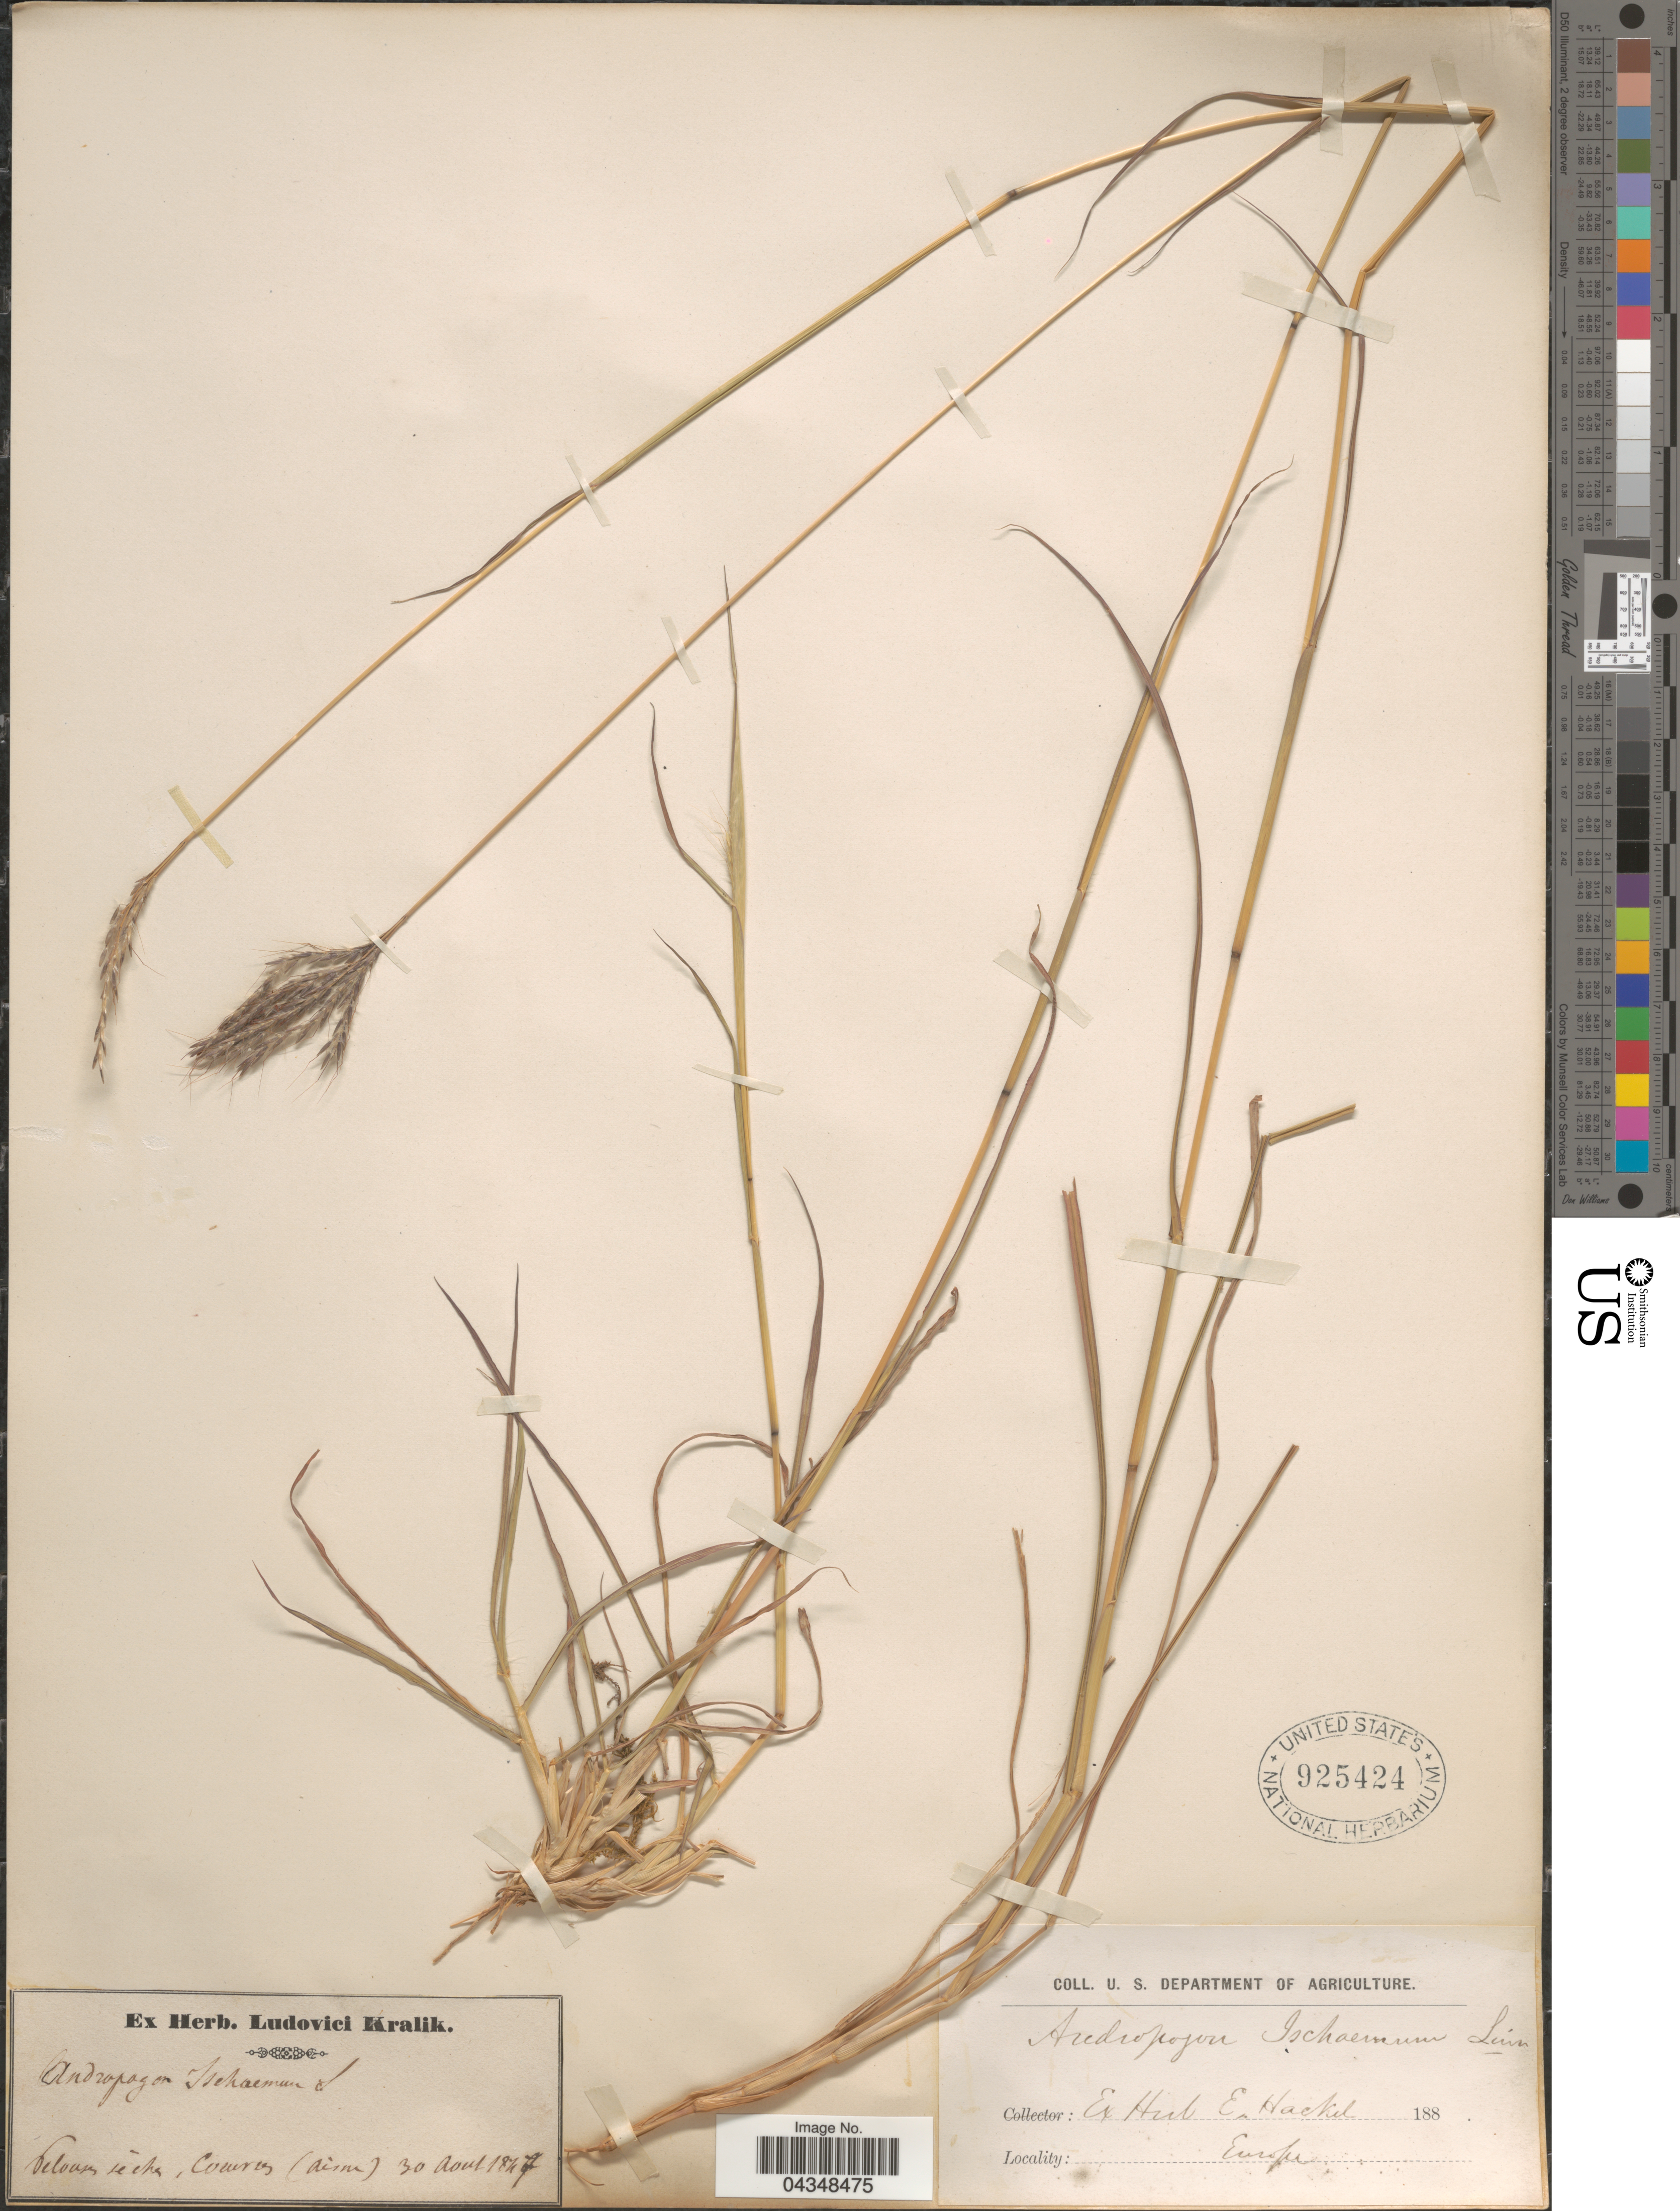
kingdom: Plantae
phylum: Tracheophyta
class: Liliopsida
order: Poales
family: Poaceae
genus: Bothriochloa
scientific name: Bothriochloa ischaemum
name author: (L.) Keng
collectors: ex herb. L. Kralik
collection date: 1847-04-30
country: France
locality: Europe. Pelouse séche, Coures [interpreted] (Aisne).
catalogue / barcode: US 925424